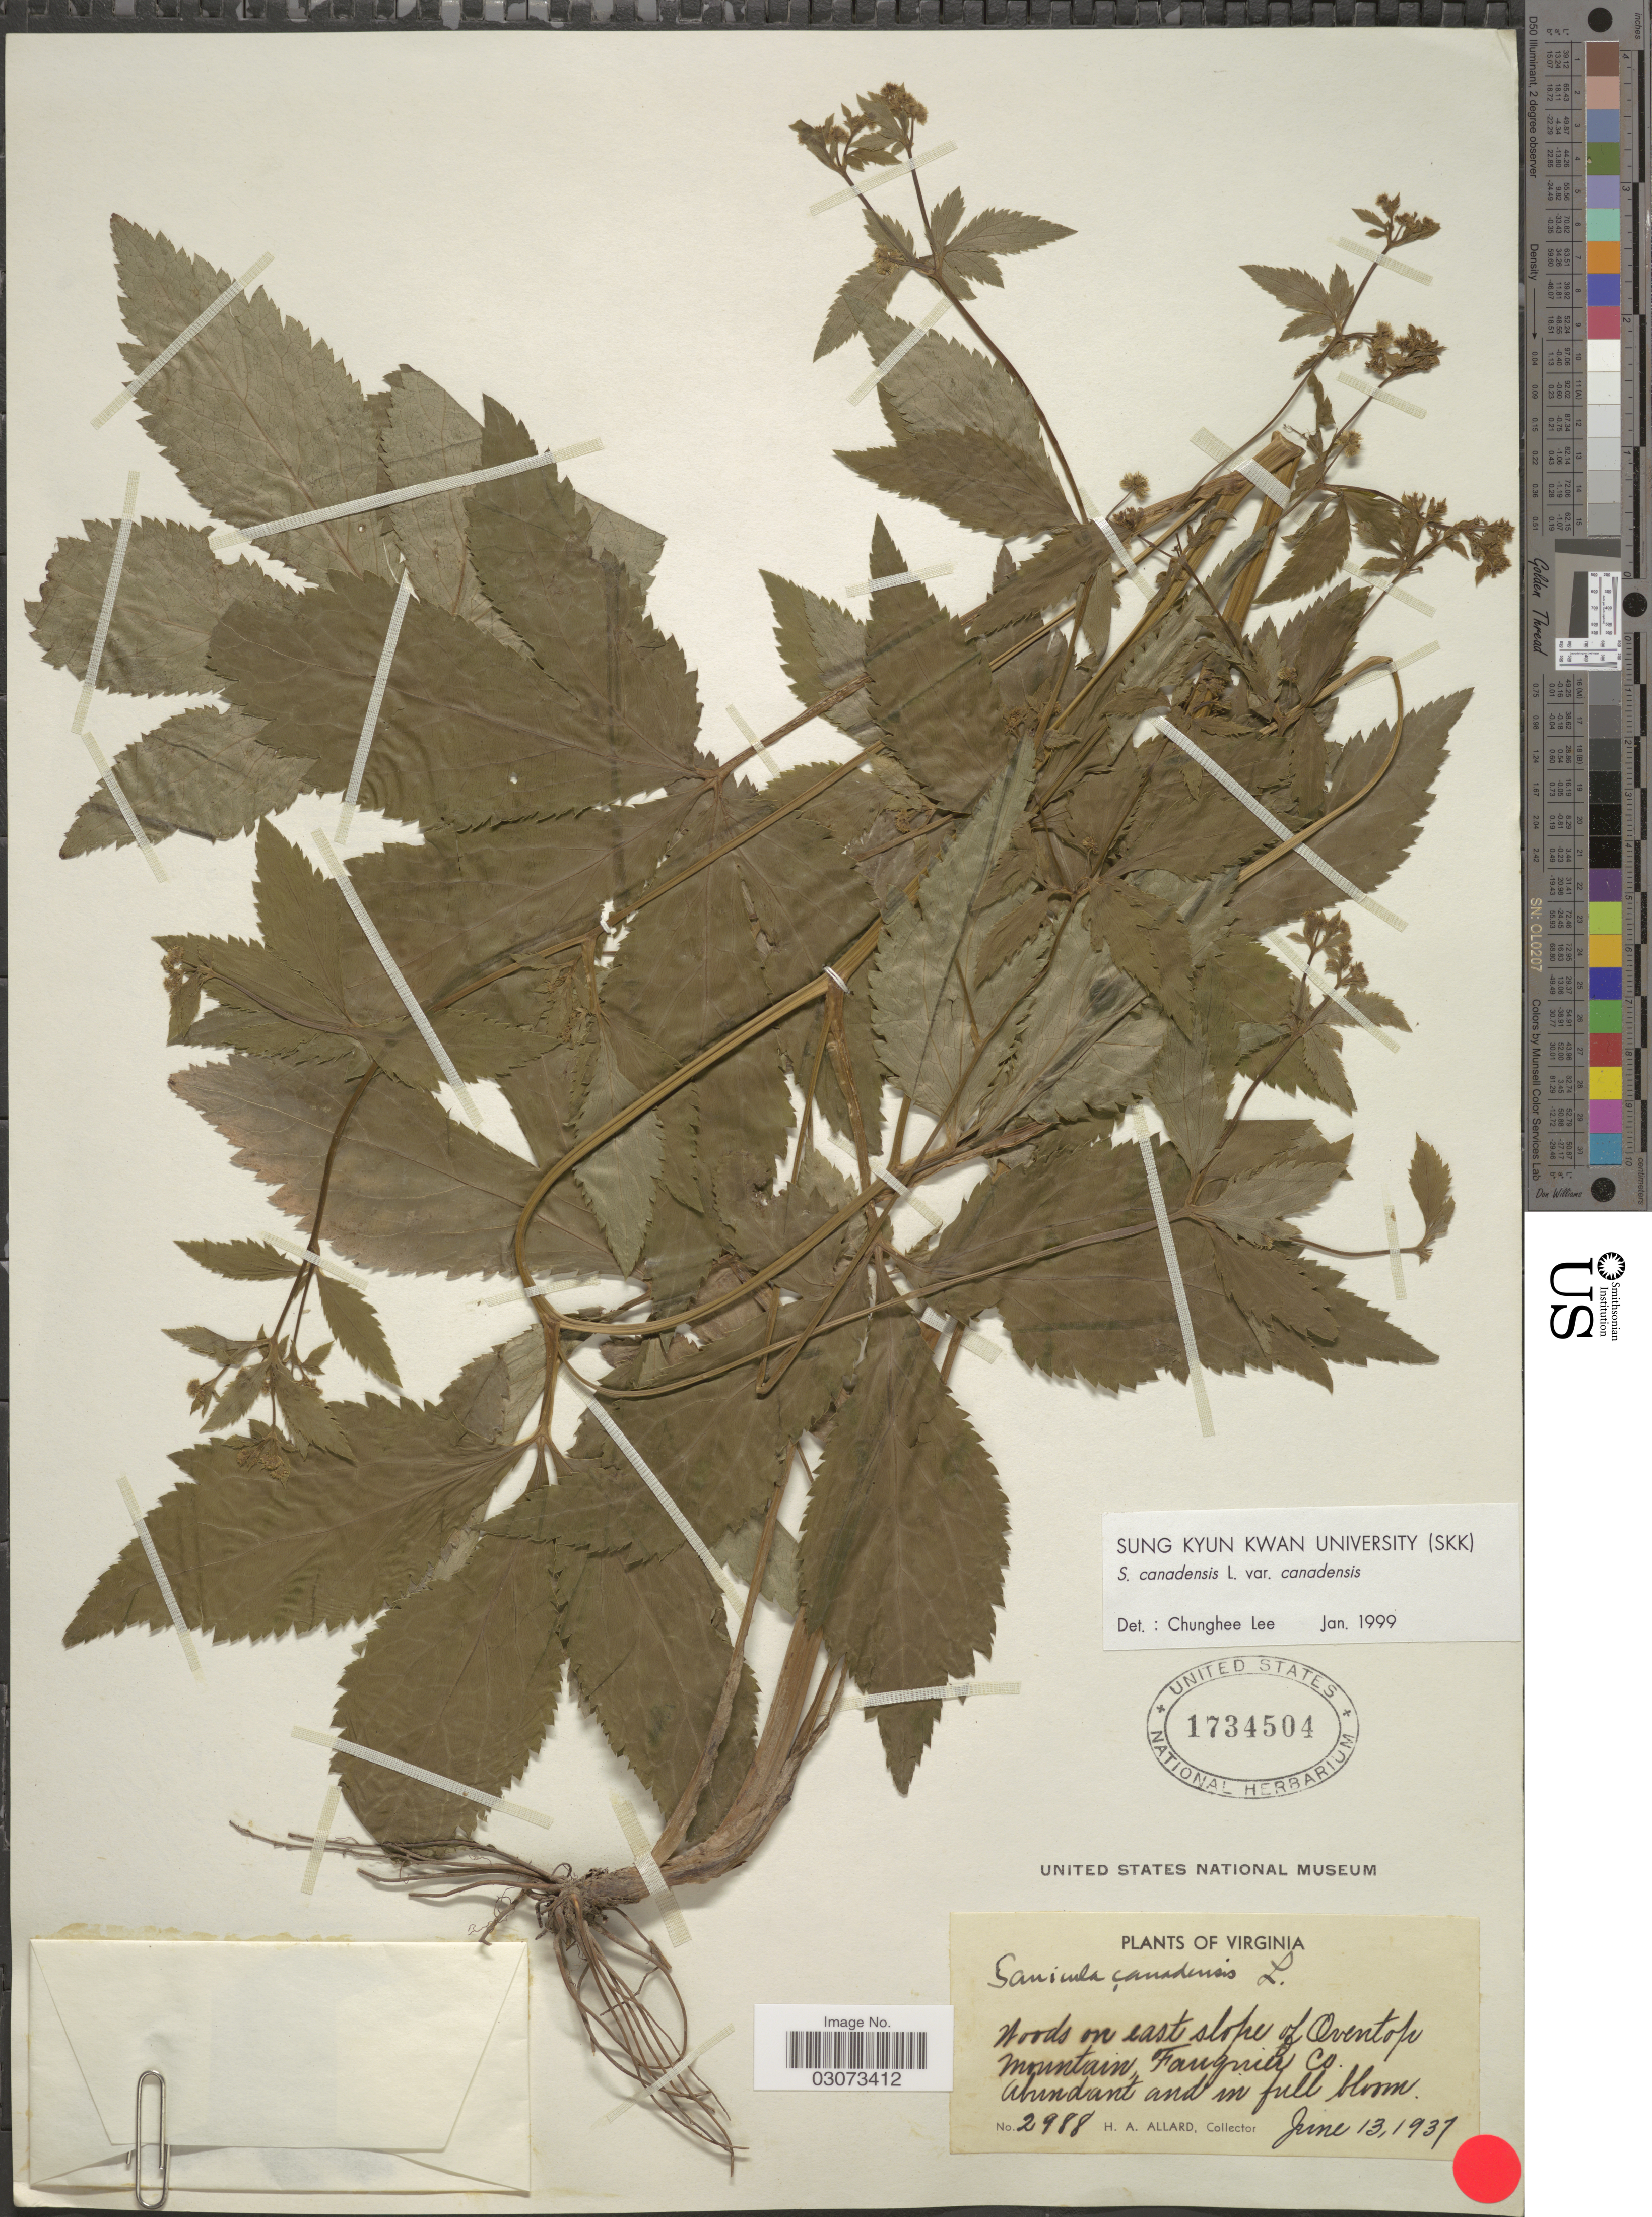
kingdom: Plantae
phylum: Tracheophyta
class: Magnoliopsida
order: Apiales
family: Apiaceae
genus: Sanicula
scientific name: Sanicula canadensis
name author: L.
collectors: H. A. Allard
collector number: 2988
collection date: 1937-06-13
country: United States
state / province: Virginia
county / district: Fauquier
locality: East slope of Oventop Mountain, Fauquier Co.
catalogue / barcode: US 1734504